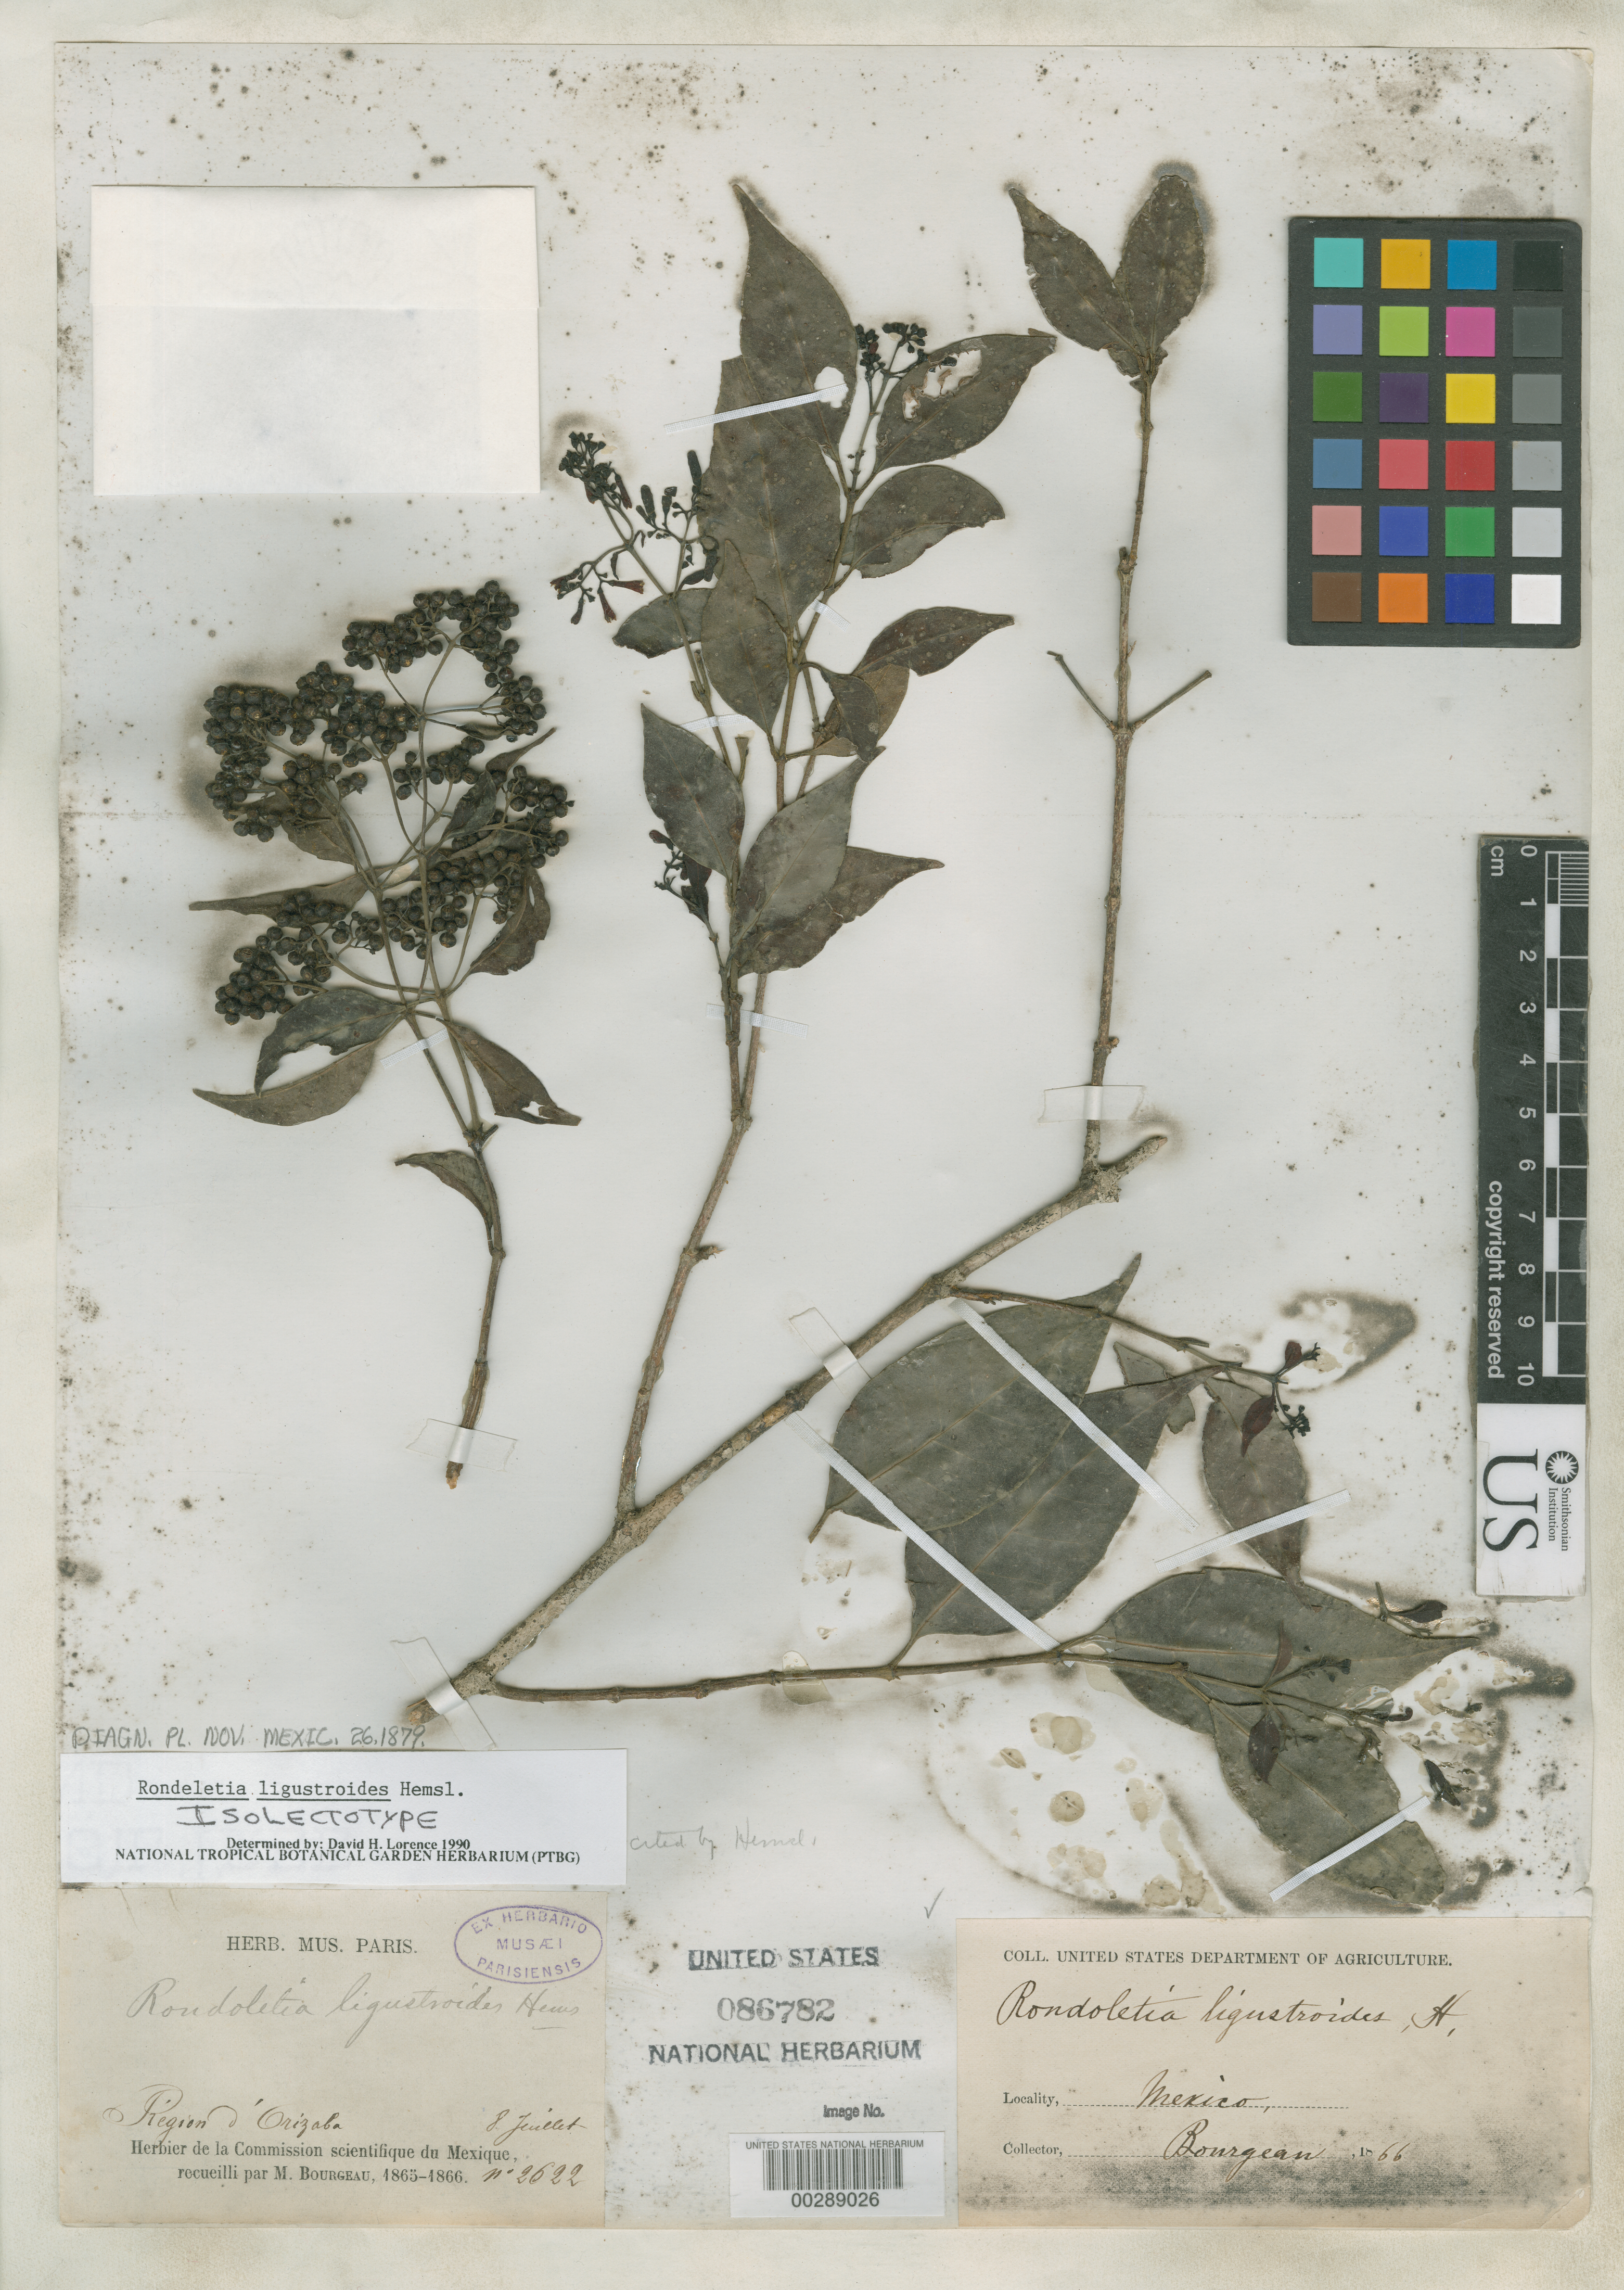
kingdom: Plantae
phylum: Tracheophyta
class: Magnoliopsida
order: Gentianales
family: Rubiaceae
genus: Rondeletia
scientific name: Rondeletia ligustroides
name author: Hemsl.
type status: Isosyntype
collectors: E. Bourgeau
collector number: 2622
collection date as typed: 08 Jul 1865 or 08 Jul 1866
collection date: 1865-07-08 or 1866-07-08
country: Mexico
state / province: Veracruz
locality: Region of Orizaba.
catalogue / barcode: US 86782